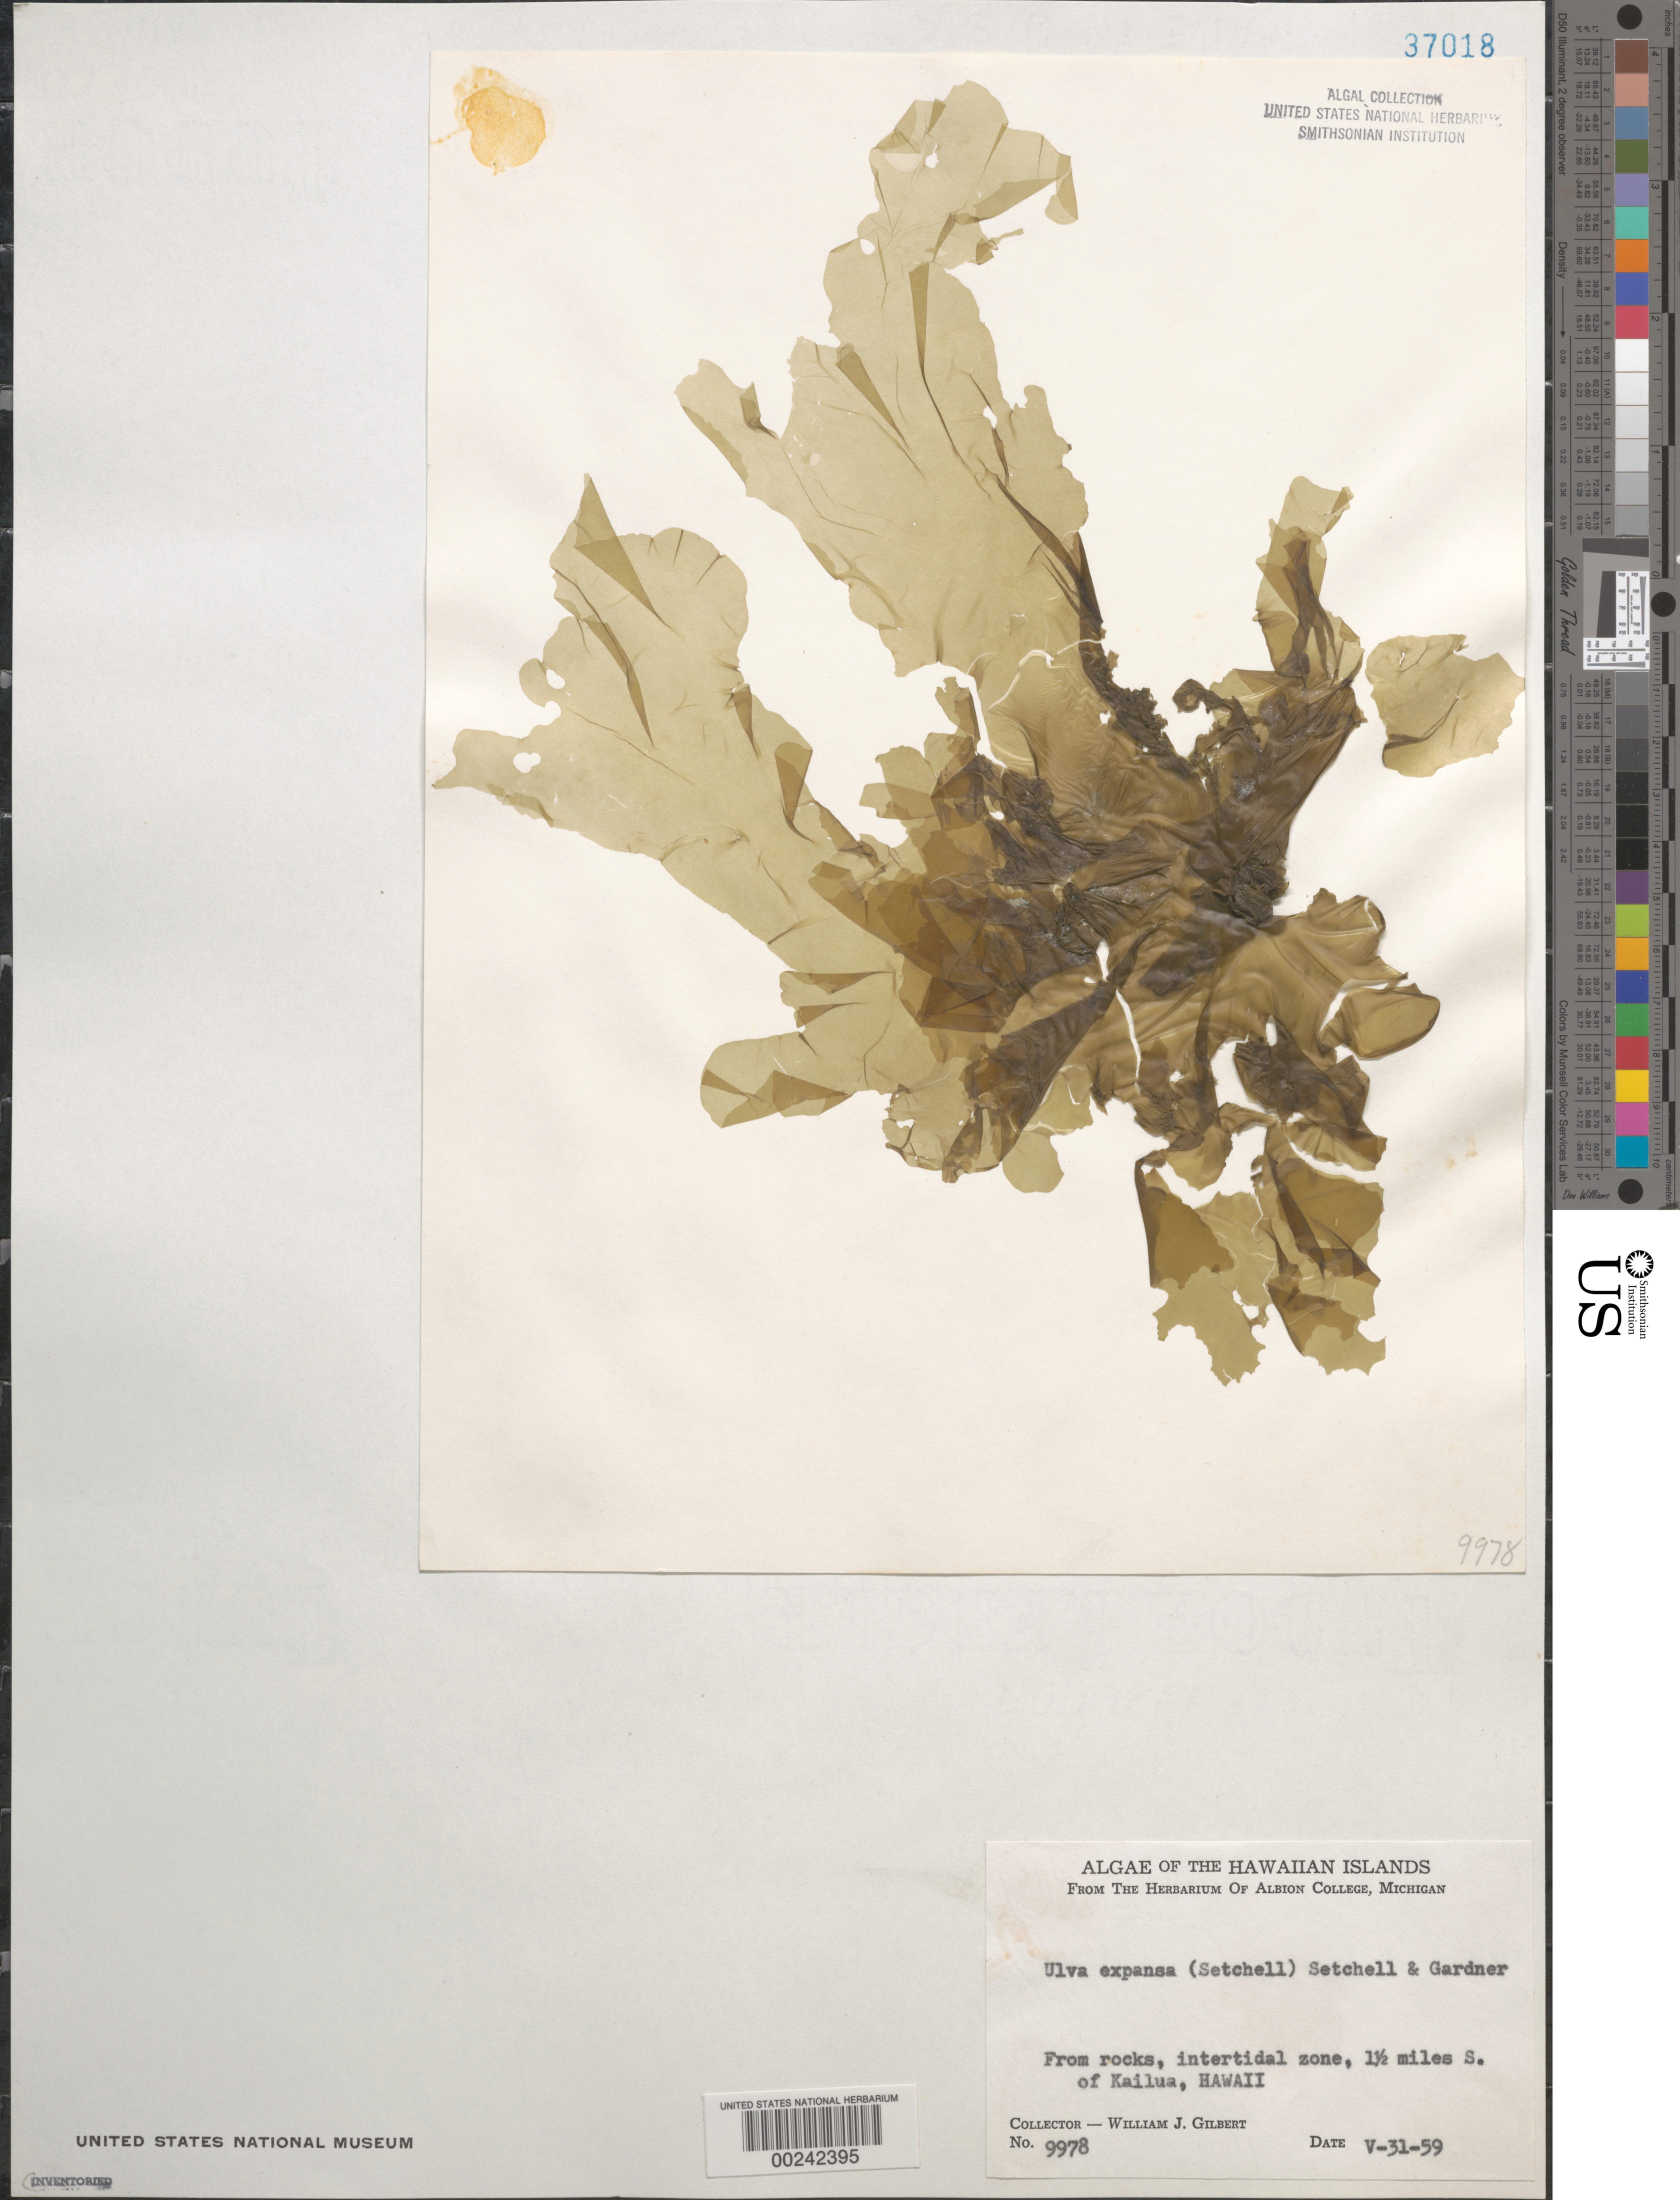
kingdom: Plantae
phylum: Chlorophyta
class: Ulvophyceae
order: Ulvales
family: Ulvaceae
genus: Ulva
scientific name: Ulva expansa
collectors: W. J. Gilbert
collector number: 9978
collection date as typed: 31 May 1959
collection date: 1959-05-31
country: United States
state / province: Hawaii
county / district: Hawaii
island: Hawaii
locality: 1.5 miles south of Kailua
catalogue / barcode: US 37018